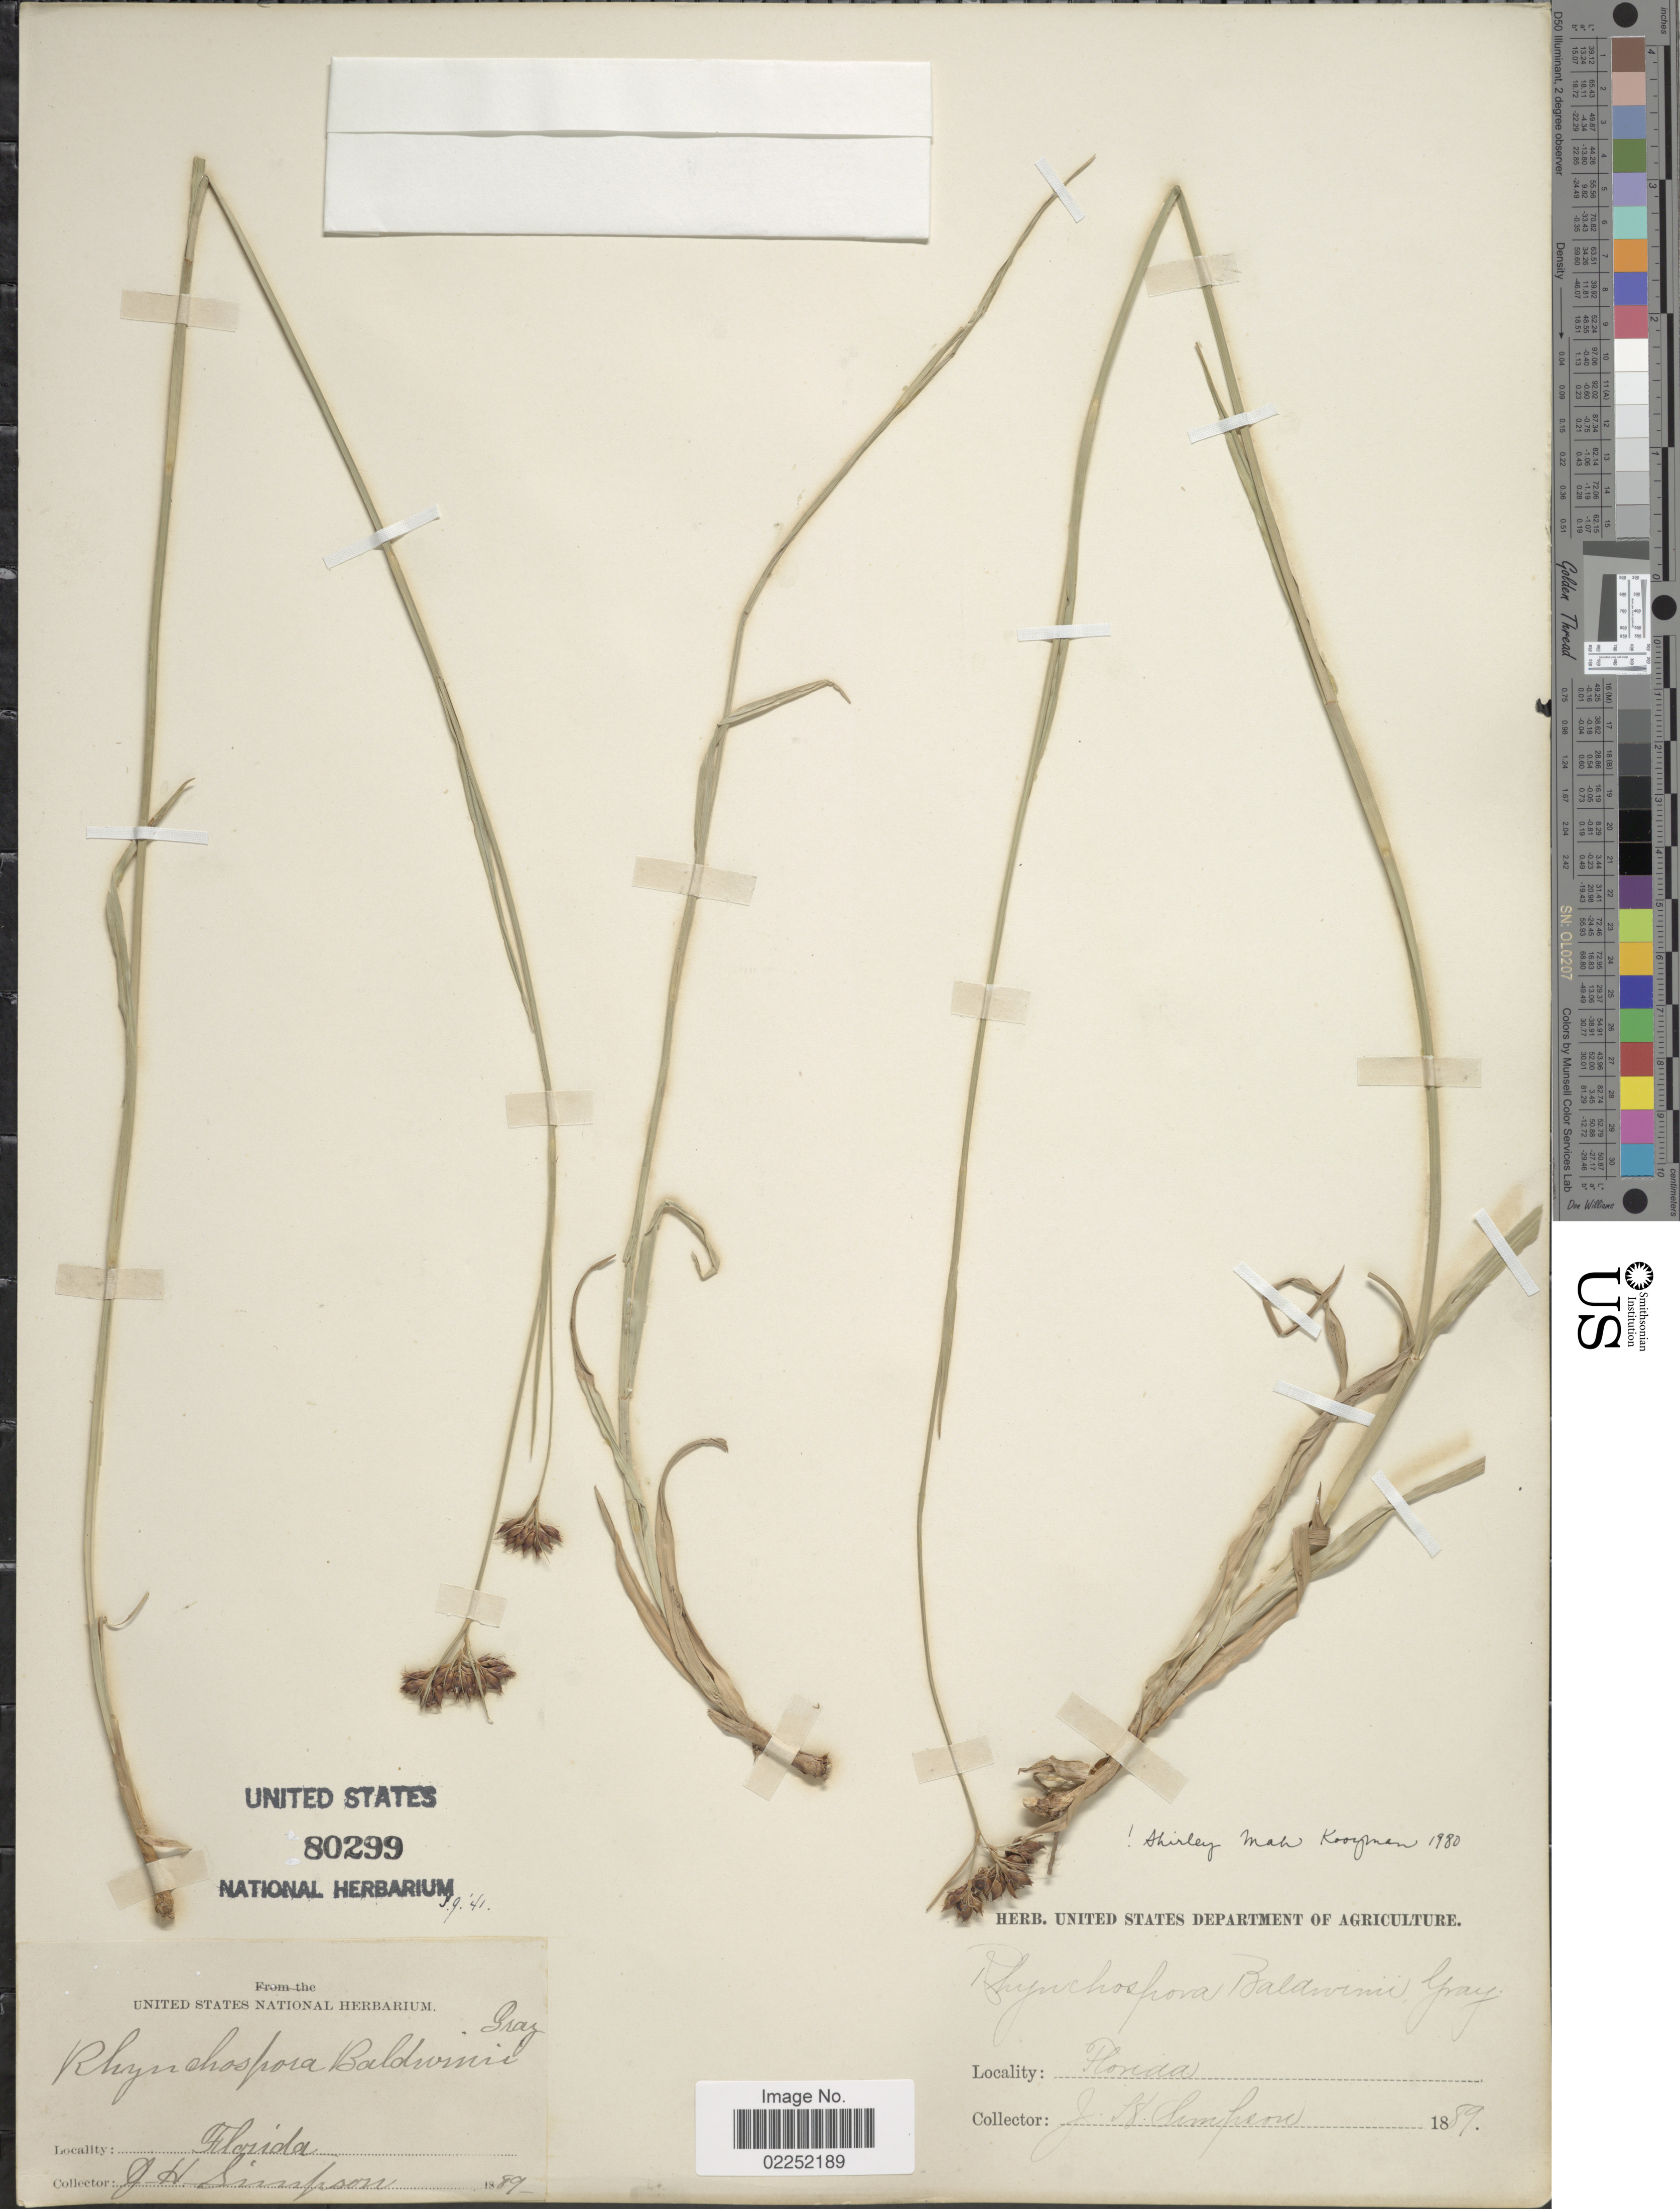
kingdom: Plantae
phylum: Tracheophyta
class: Liliopsida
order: Poales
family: Cyperaceae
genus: Rhynchospora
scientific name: Rhynchospora baldwinii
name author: A. Gray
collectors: J. H. Simpson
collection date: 1889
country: United States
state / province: Florida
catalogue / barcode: US 80299